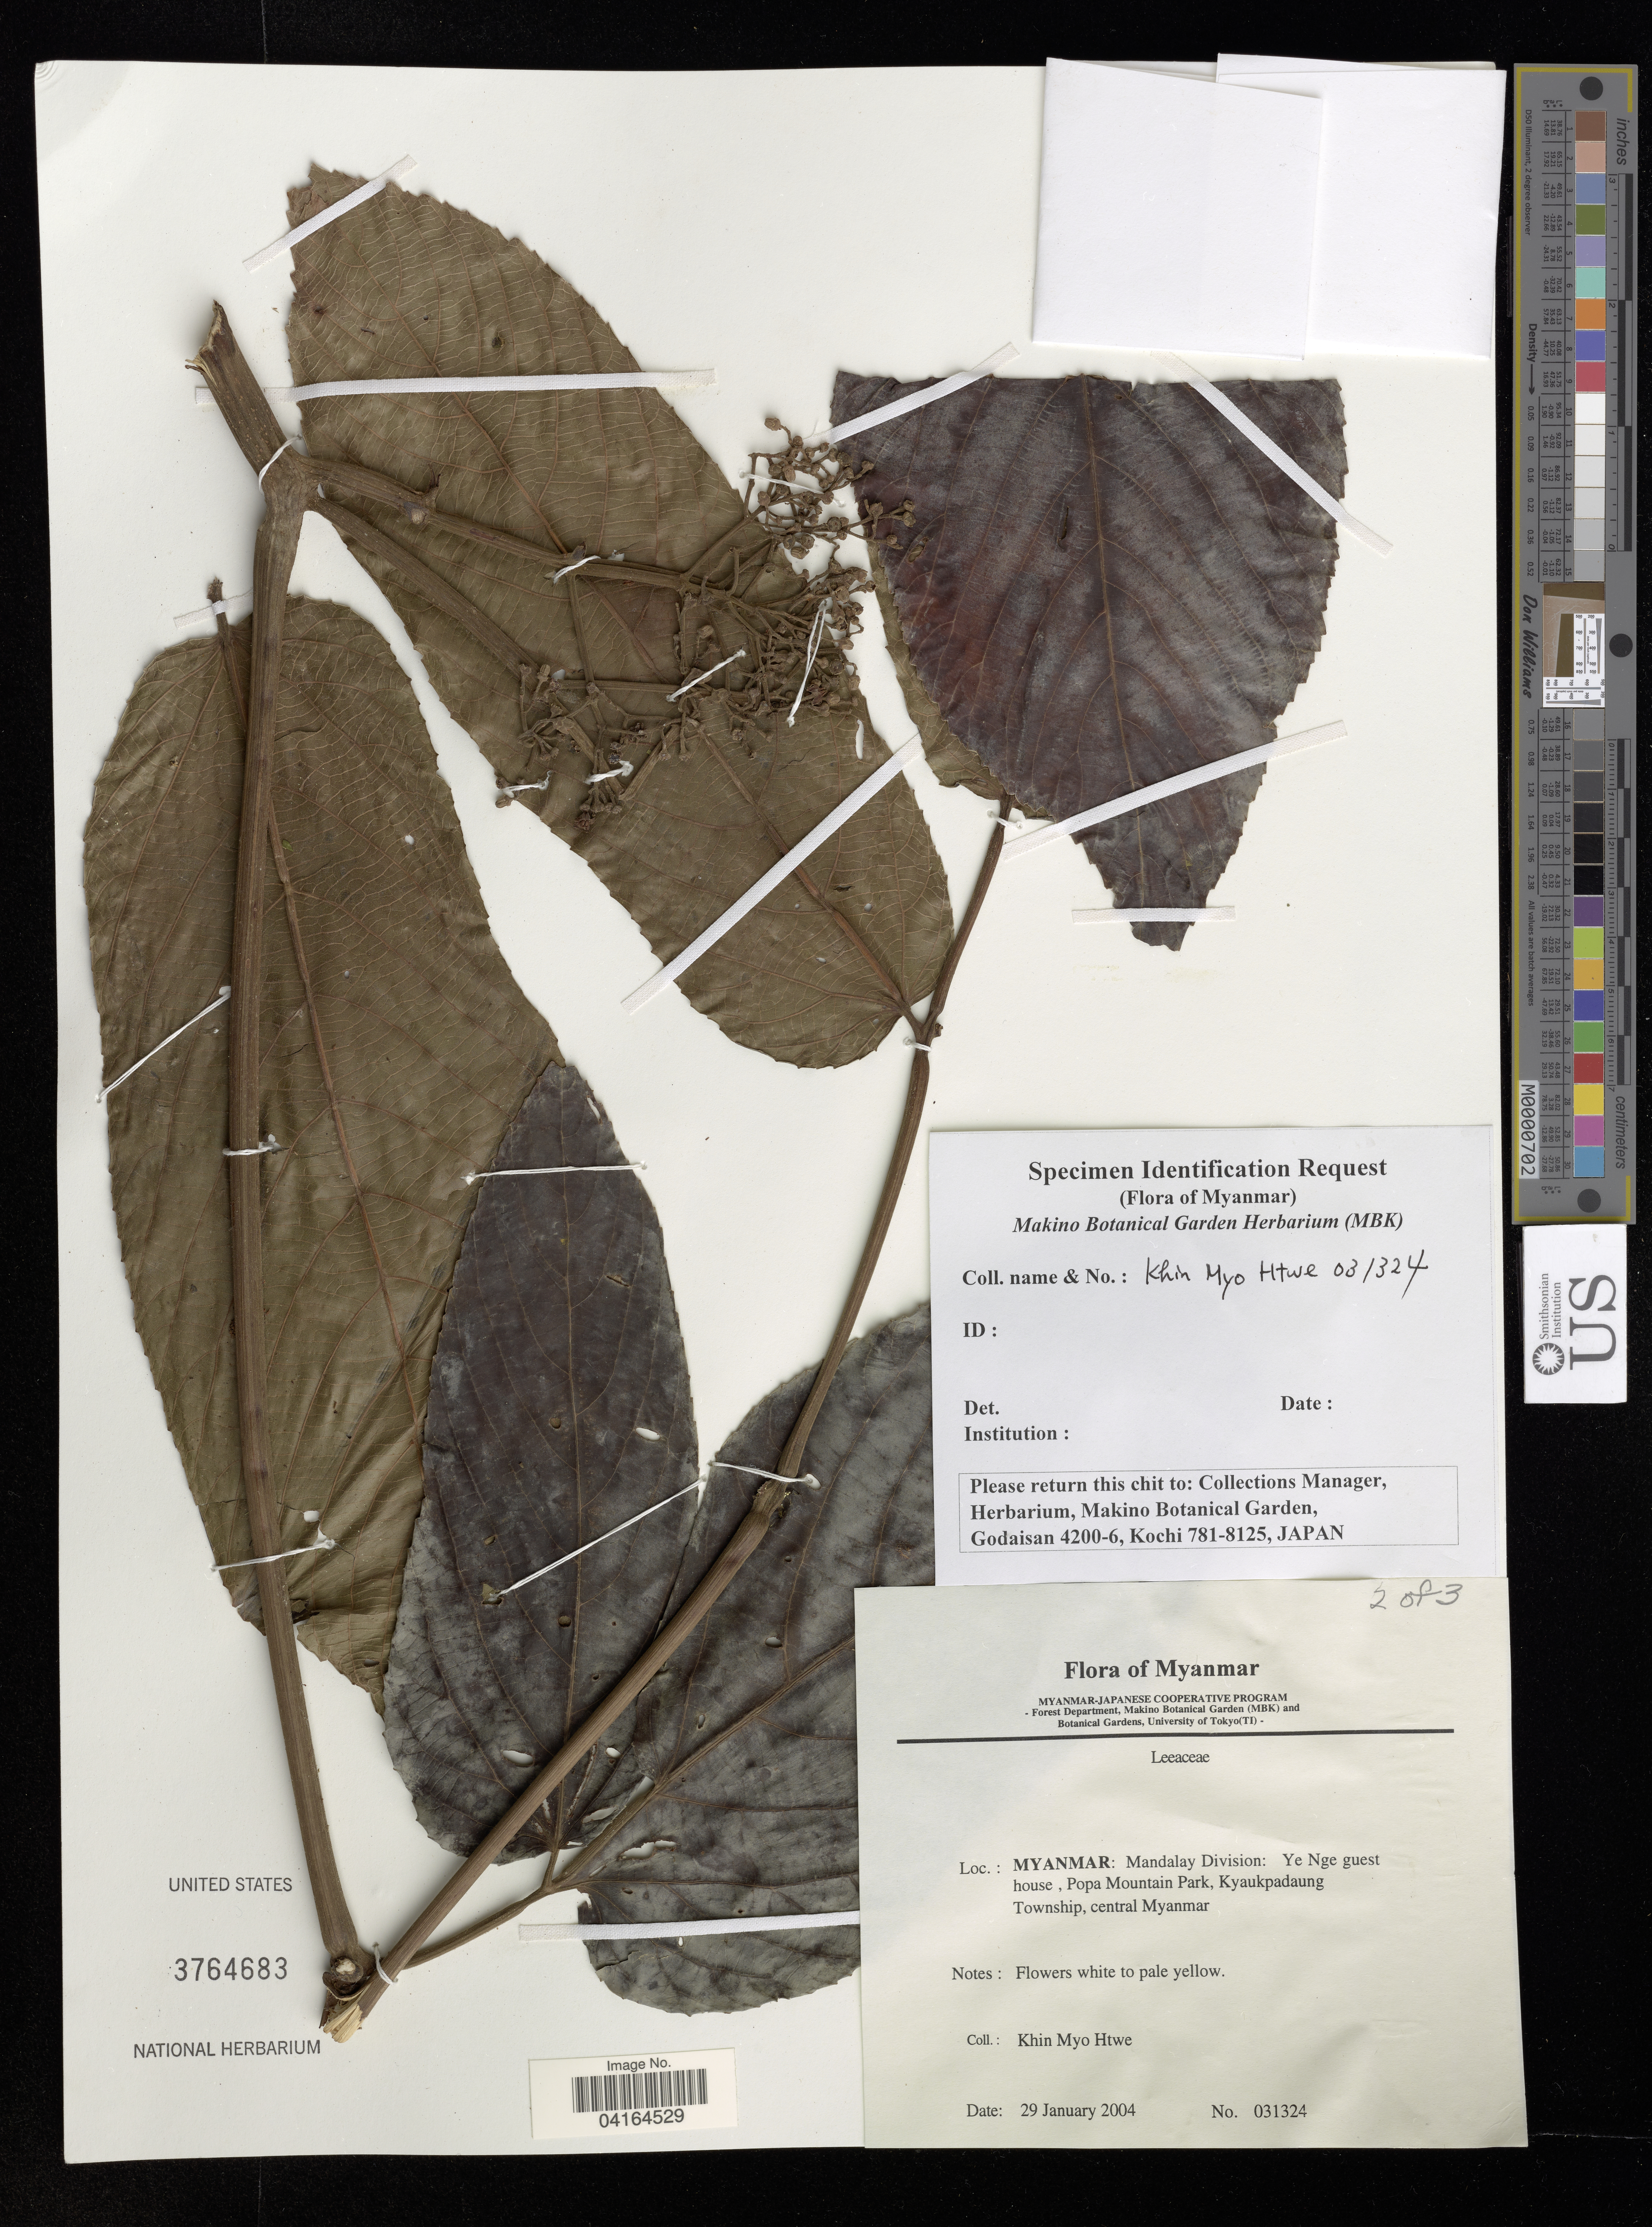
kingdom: Plantae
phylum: Tracheophyta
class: Magnoliopsida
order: Vitales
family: Vitaceae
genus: Leea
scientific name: Leea crispa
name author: L.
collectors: K. Htwe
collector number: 031324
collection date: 2004-01-29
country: Myanmar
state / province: Mandalay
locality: Mandalay Division: Ye Nge guest house, Popa Mountain Park, Kyaukpadaung Township, central Myanmar.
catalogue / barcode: US 3764683